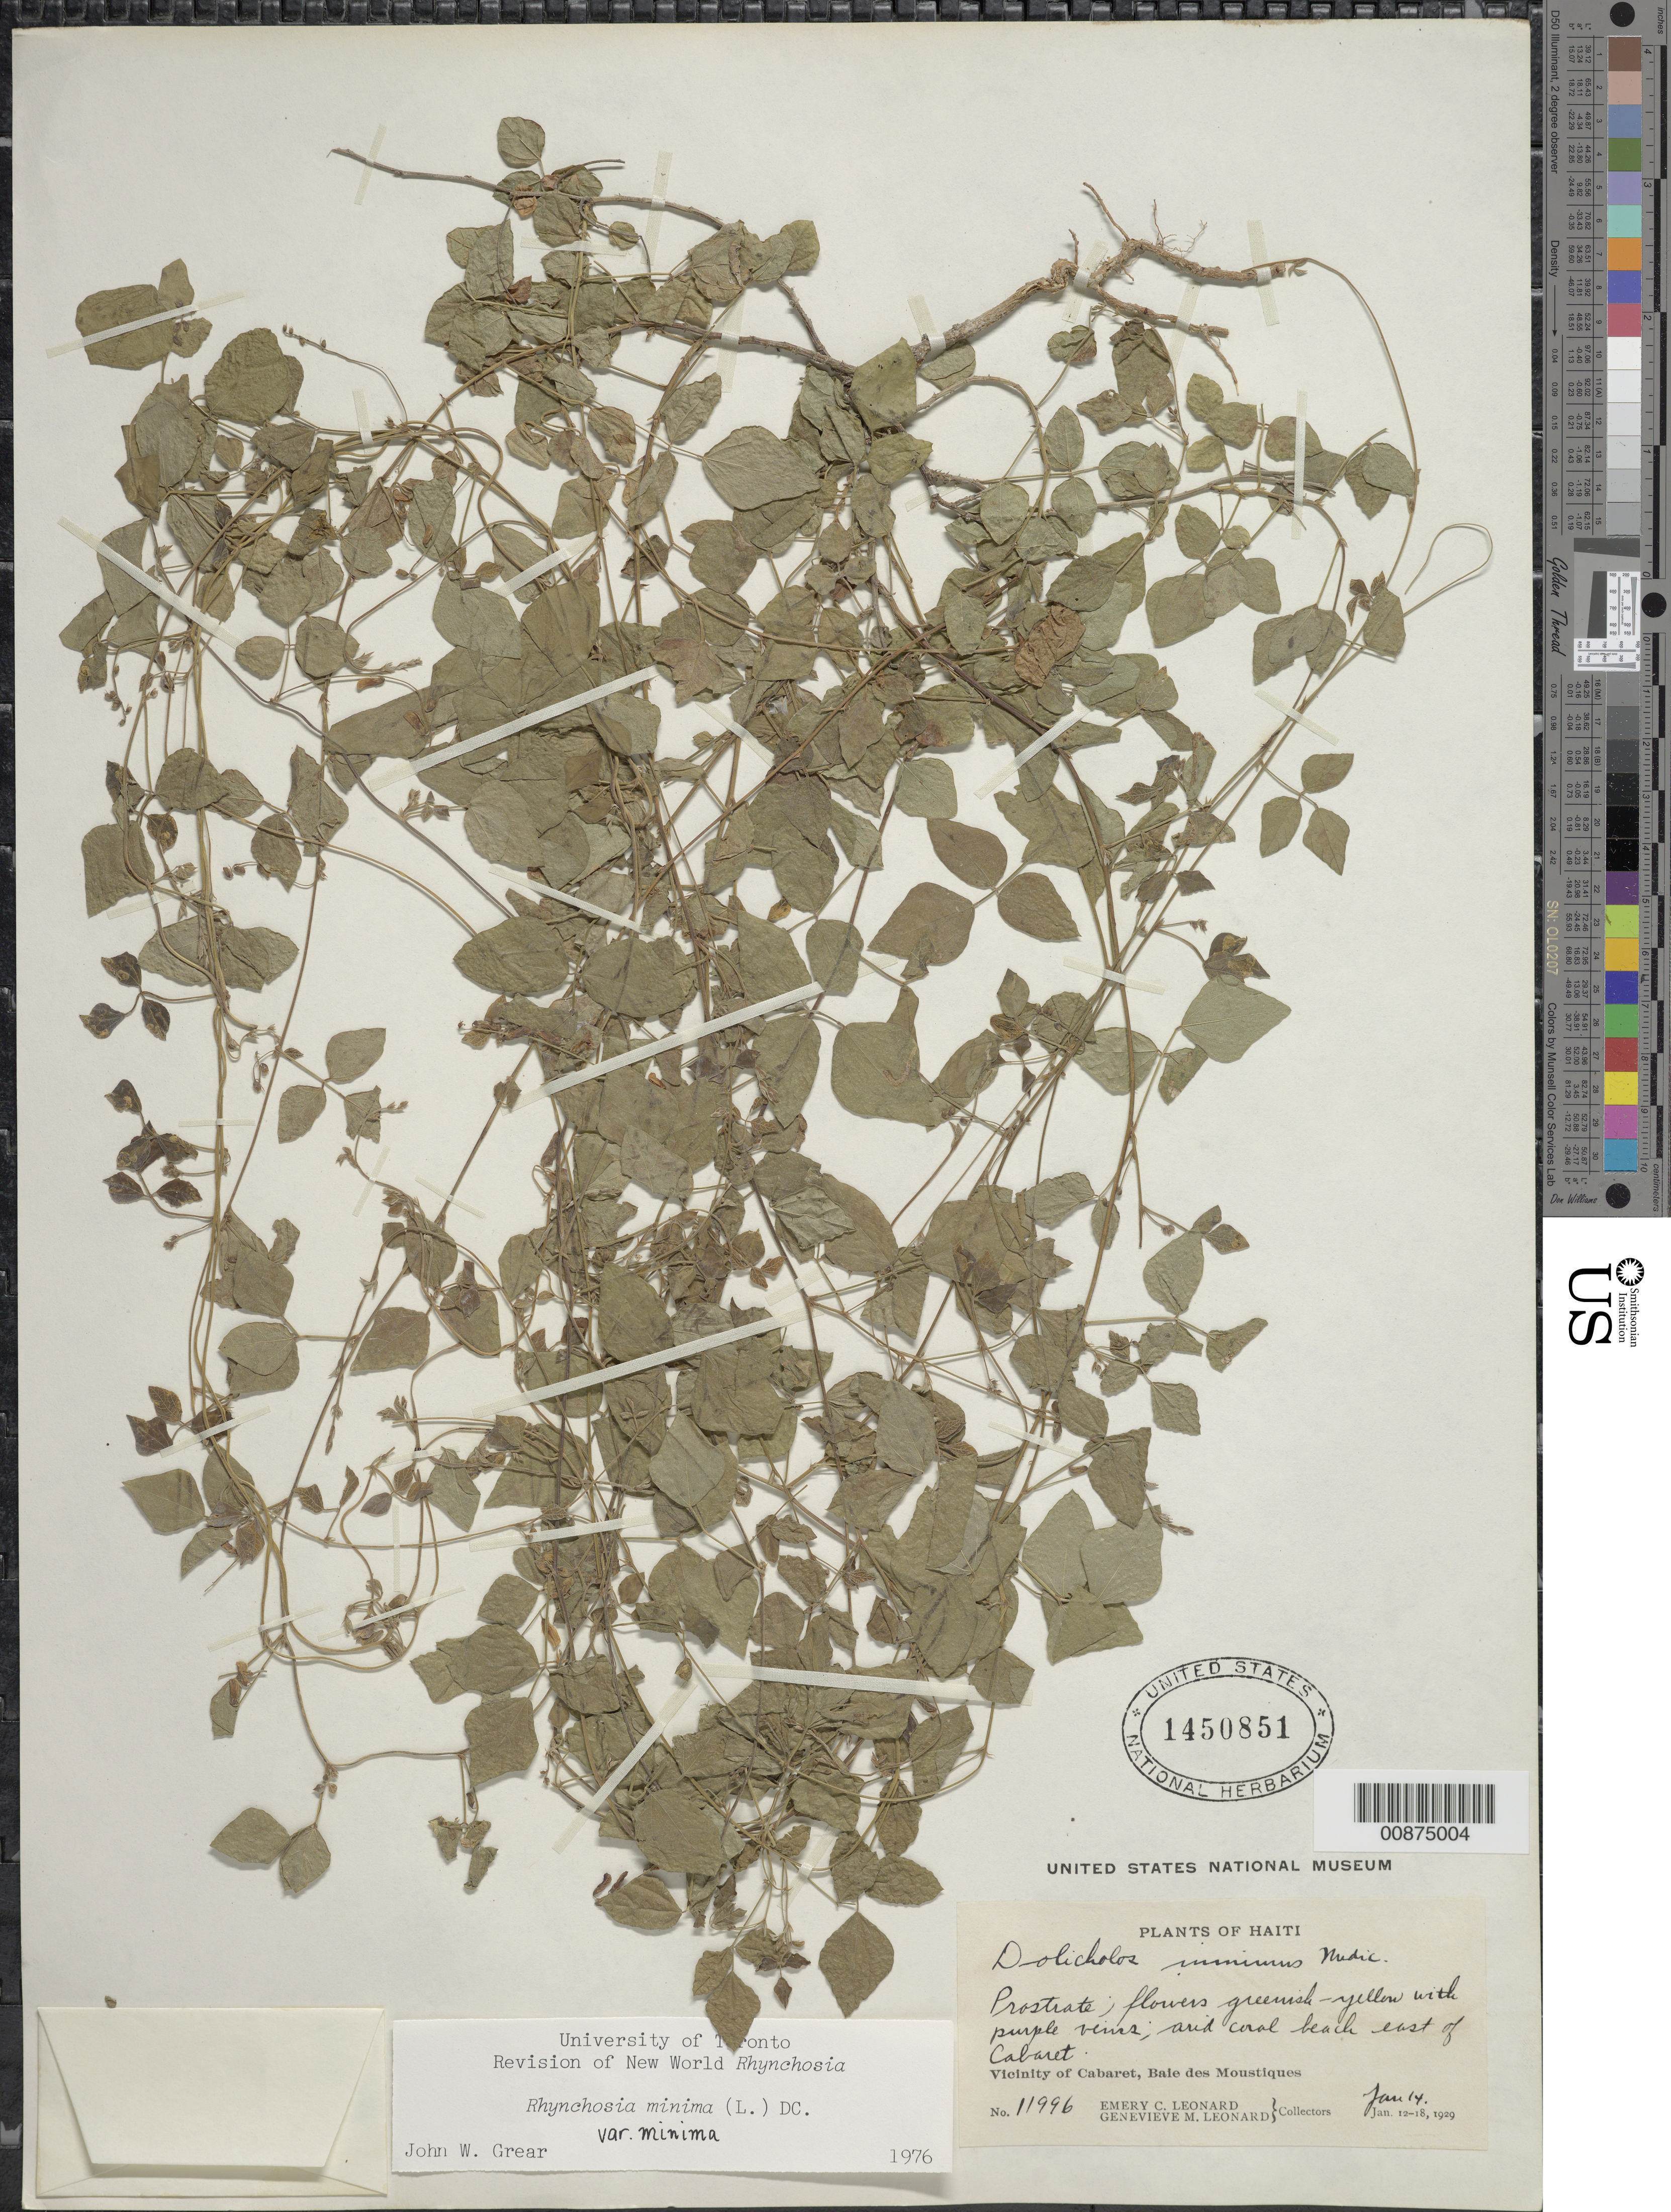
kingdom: Plantae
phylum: Tracheophyta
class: Magnoliopsida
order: Fabales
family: Fabaceae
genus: Rhynchosia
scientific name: Rhynchosia minima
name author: (L.) DC.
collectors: E. C. Leonard & G. M. Leonard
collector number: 11996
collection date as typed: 14 Jan 1929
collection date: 1929-01-14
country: Haiti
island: Hispaniola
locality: Vicinity of Cabaret, Baie des Moustiques. Arid coral beach east of Cabaret.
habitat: Arid coral beach.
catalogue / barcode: US 1450851